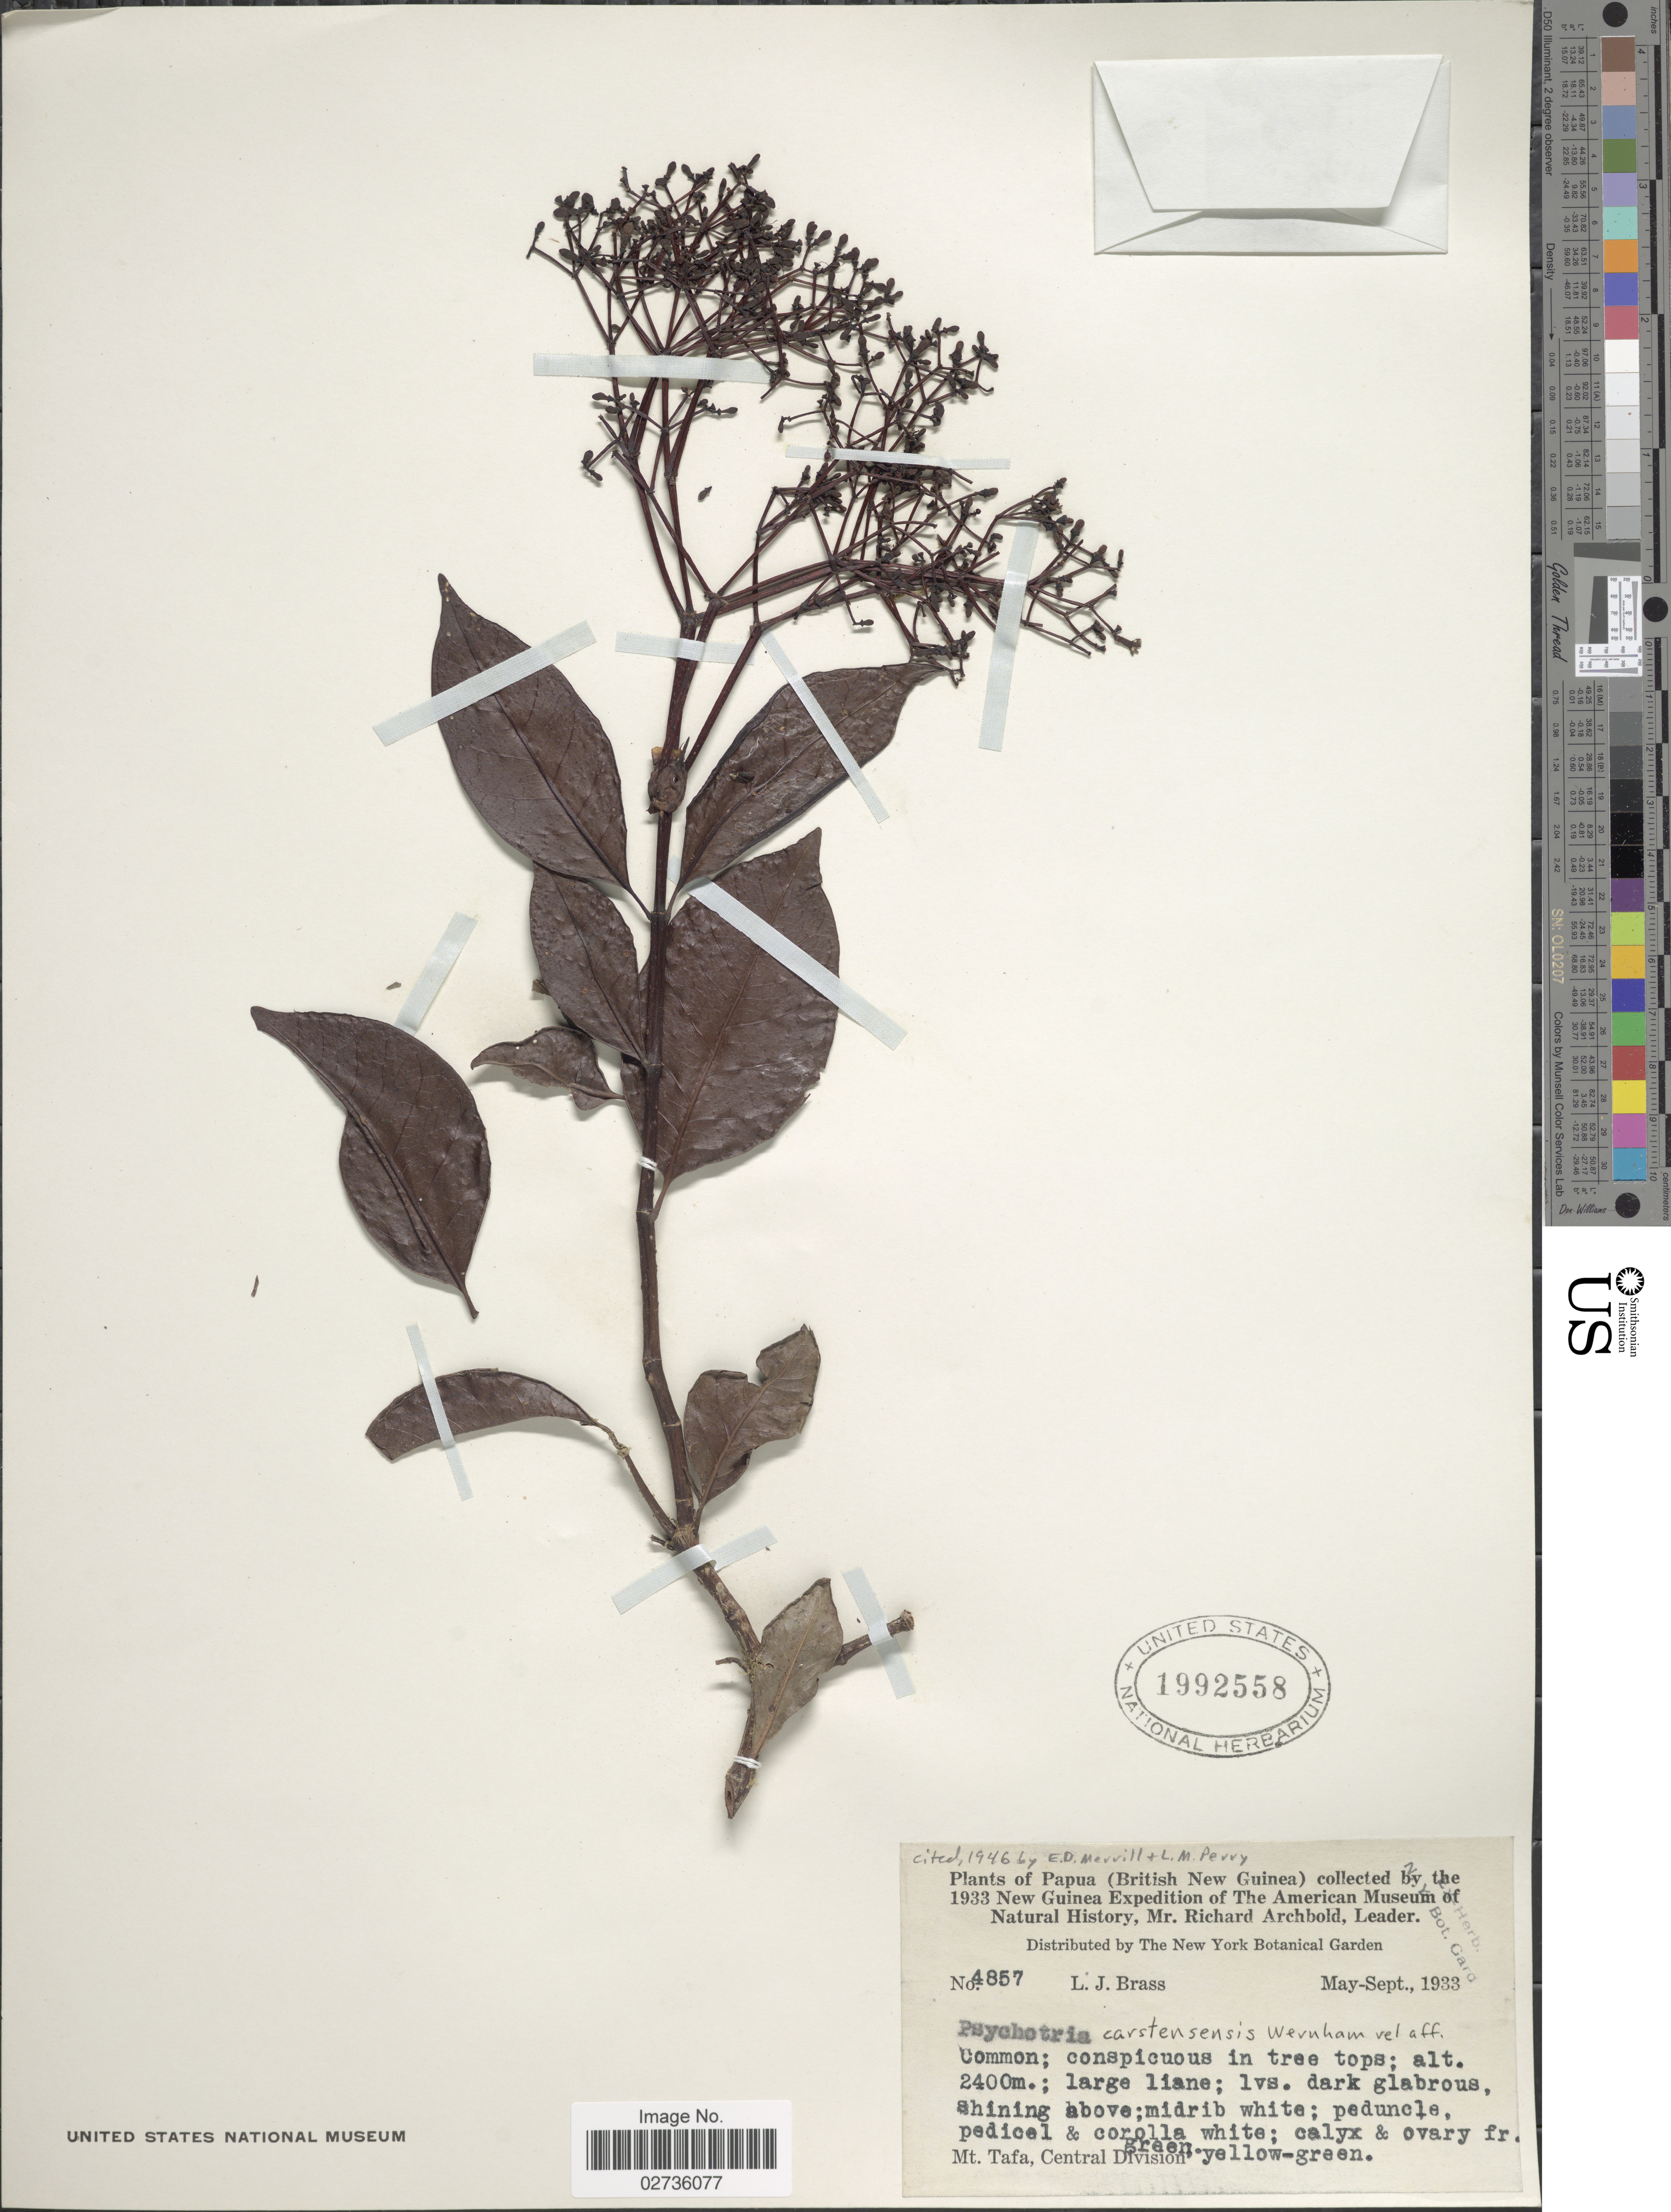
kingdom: Plantae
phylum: Tracheophyta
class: Magnoliopsida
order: Gentianales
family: Rubiaceae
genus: Psychotria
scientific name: Psychotria carstensensis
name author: Wernham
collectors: L. J. Brass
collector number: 4857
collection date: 1933-05/1933-09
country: Papua New Guinea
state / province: Central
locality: Papua (British New Guinea). Mt. Tafa, Central Division.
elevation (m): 2400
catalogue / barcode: US 1992558